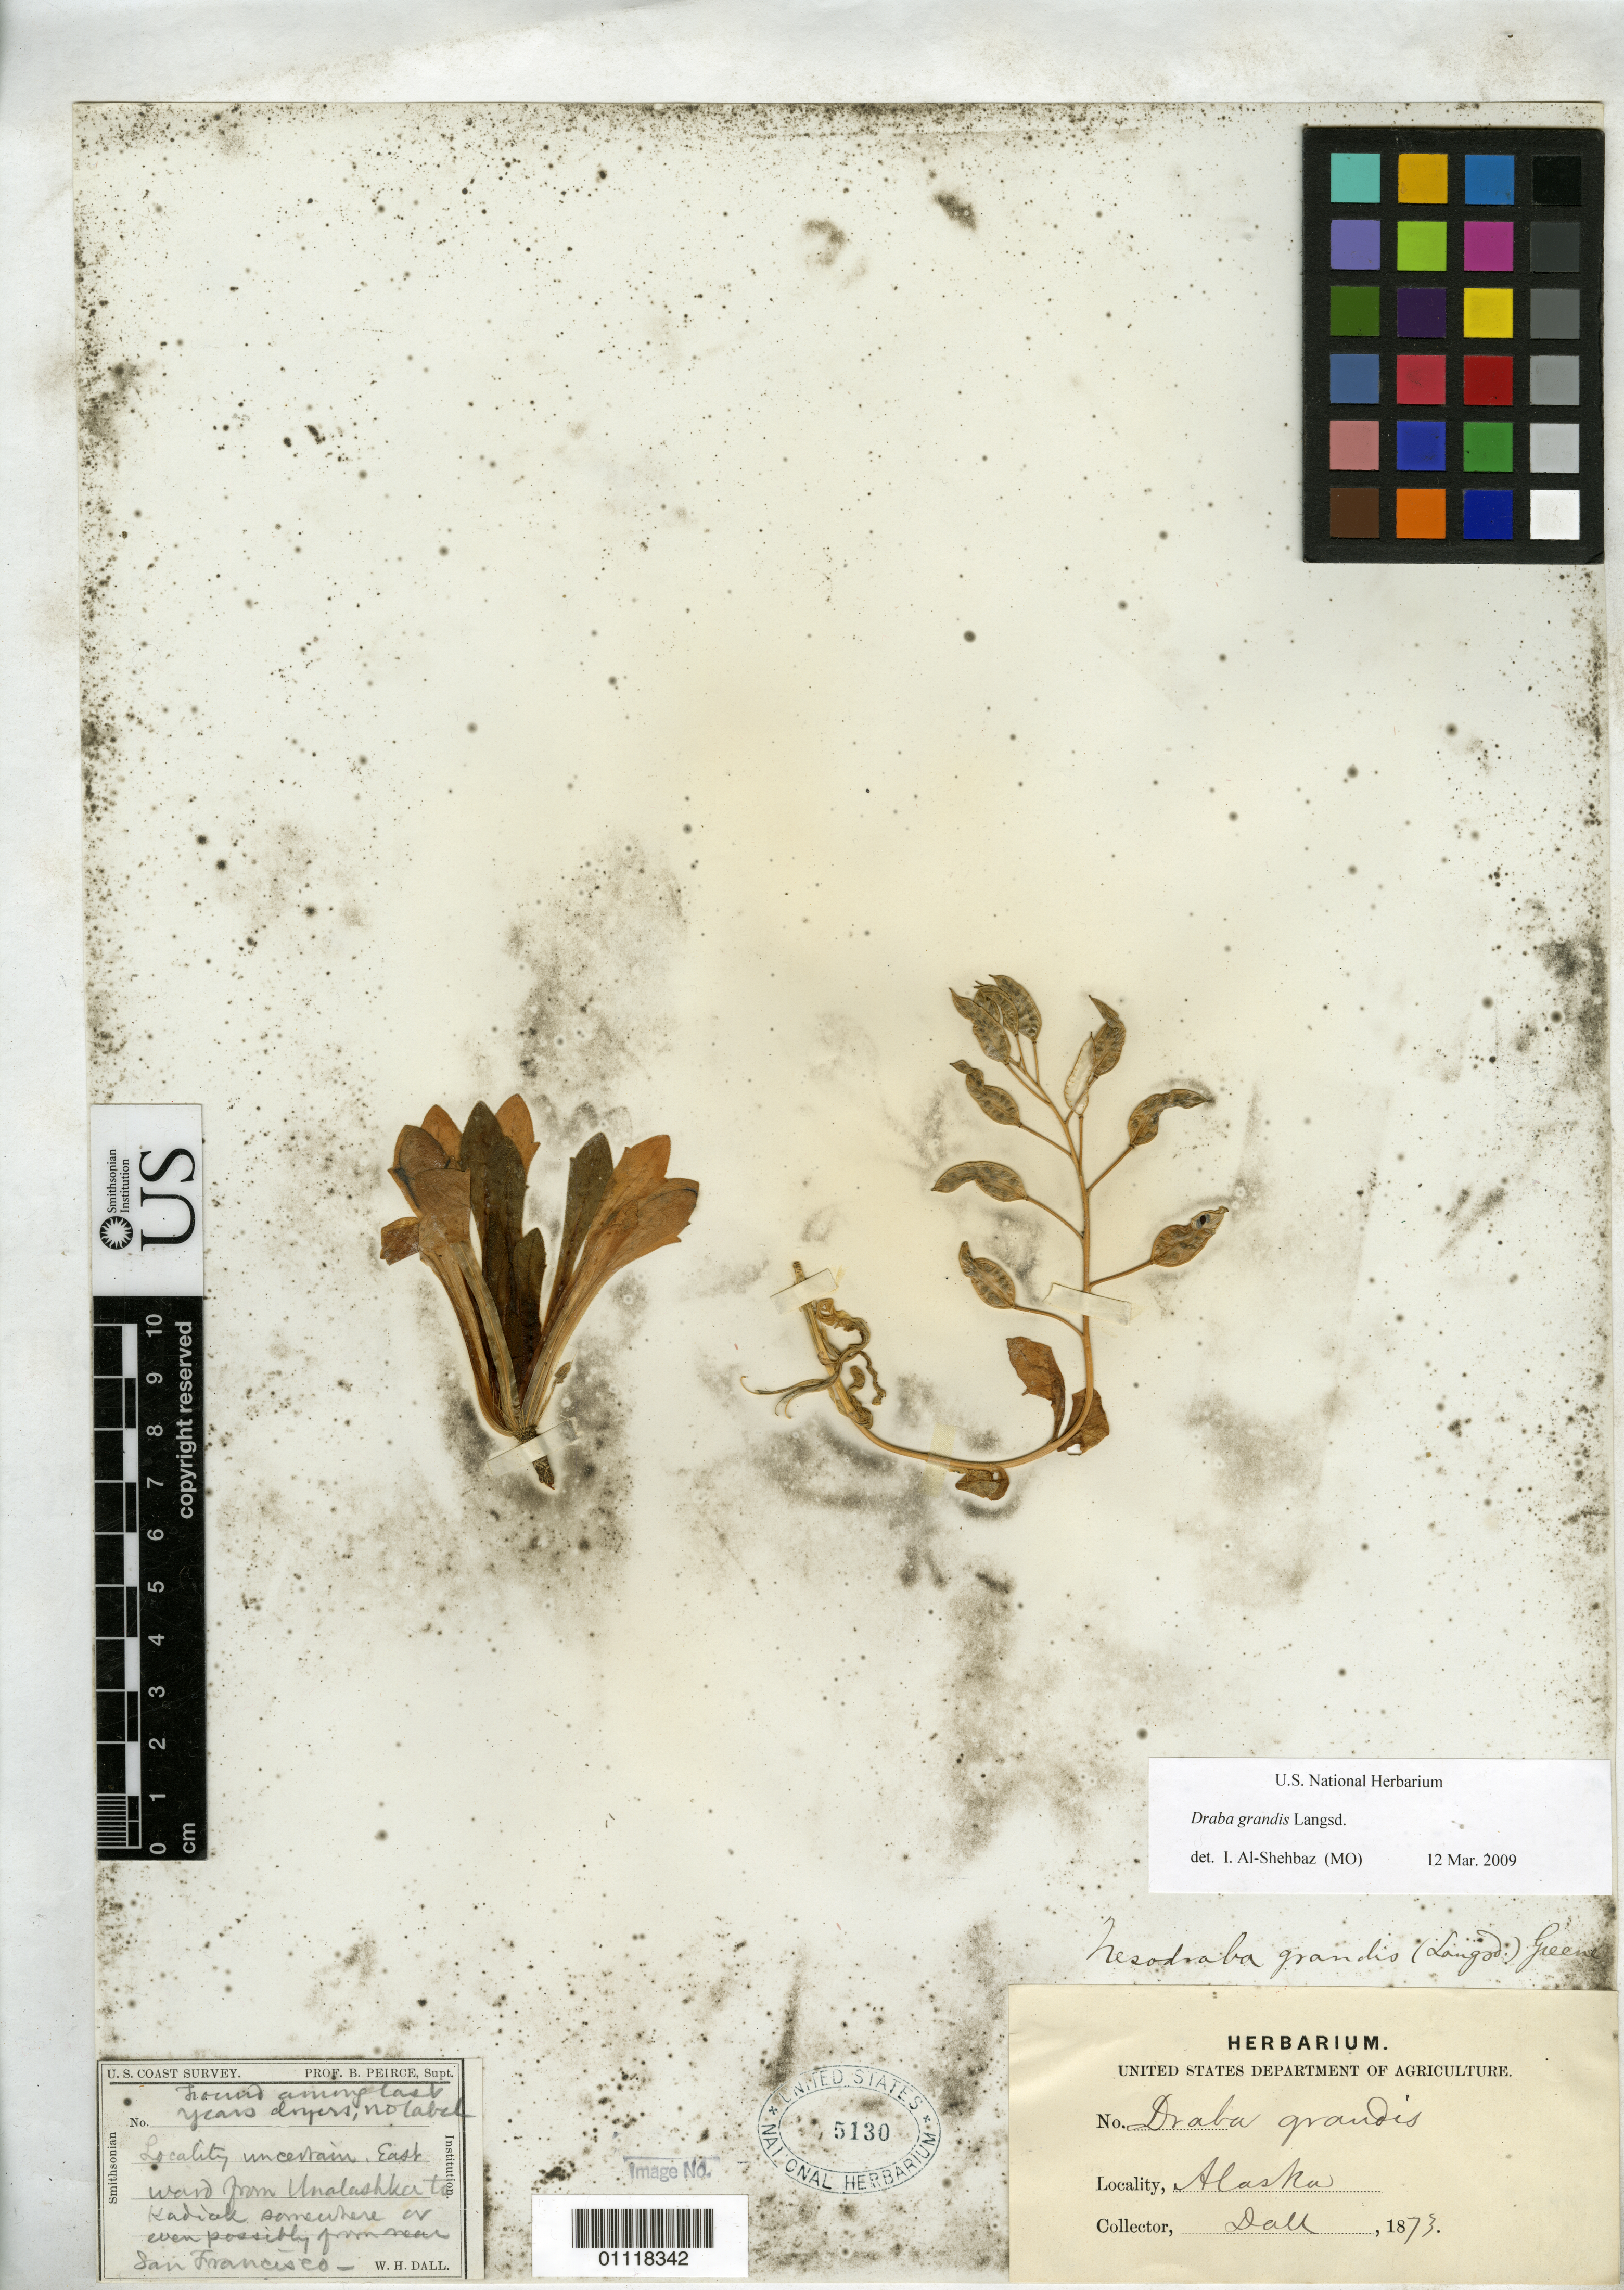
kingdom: Plantae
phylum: Tracheophyta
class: Magnoliopsida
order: Brassicales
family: Brassicaceae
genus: Draba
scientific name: Draba grandis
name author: Langsd. ex DC.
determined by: Al-Shehbaz, I. A., (MO), Missouri Botanical Garden (UNITED STATES)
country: United States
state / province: Alaska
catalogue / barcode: US 5130